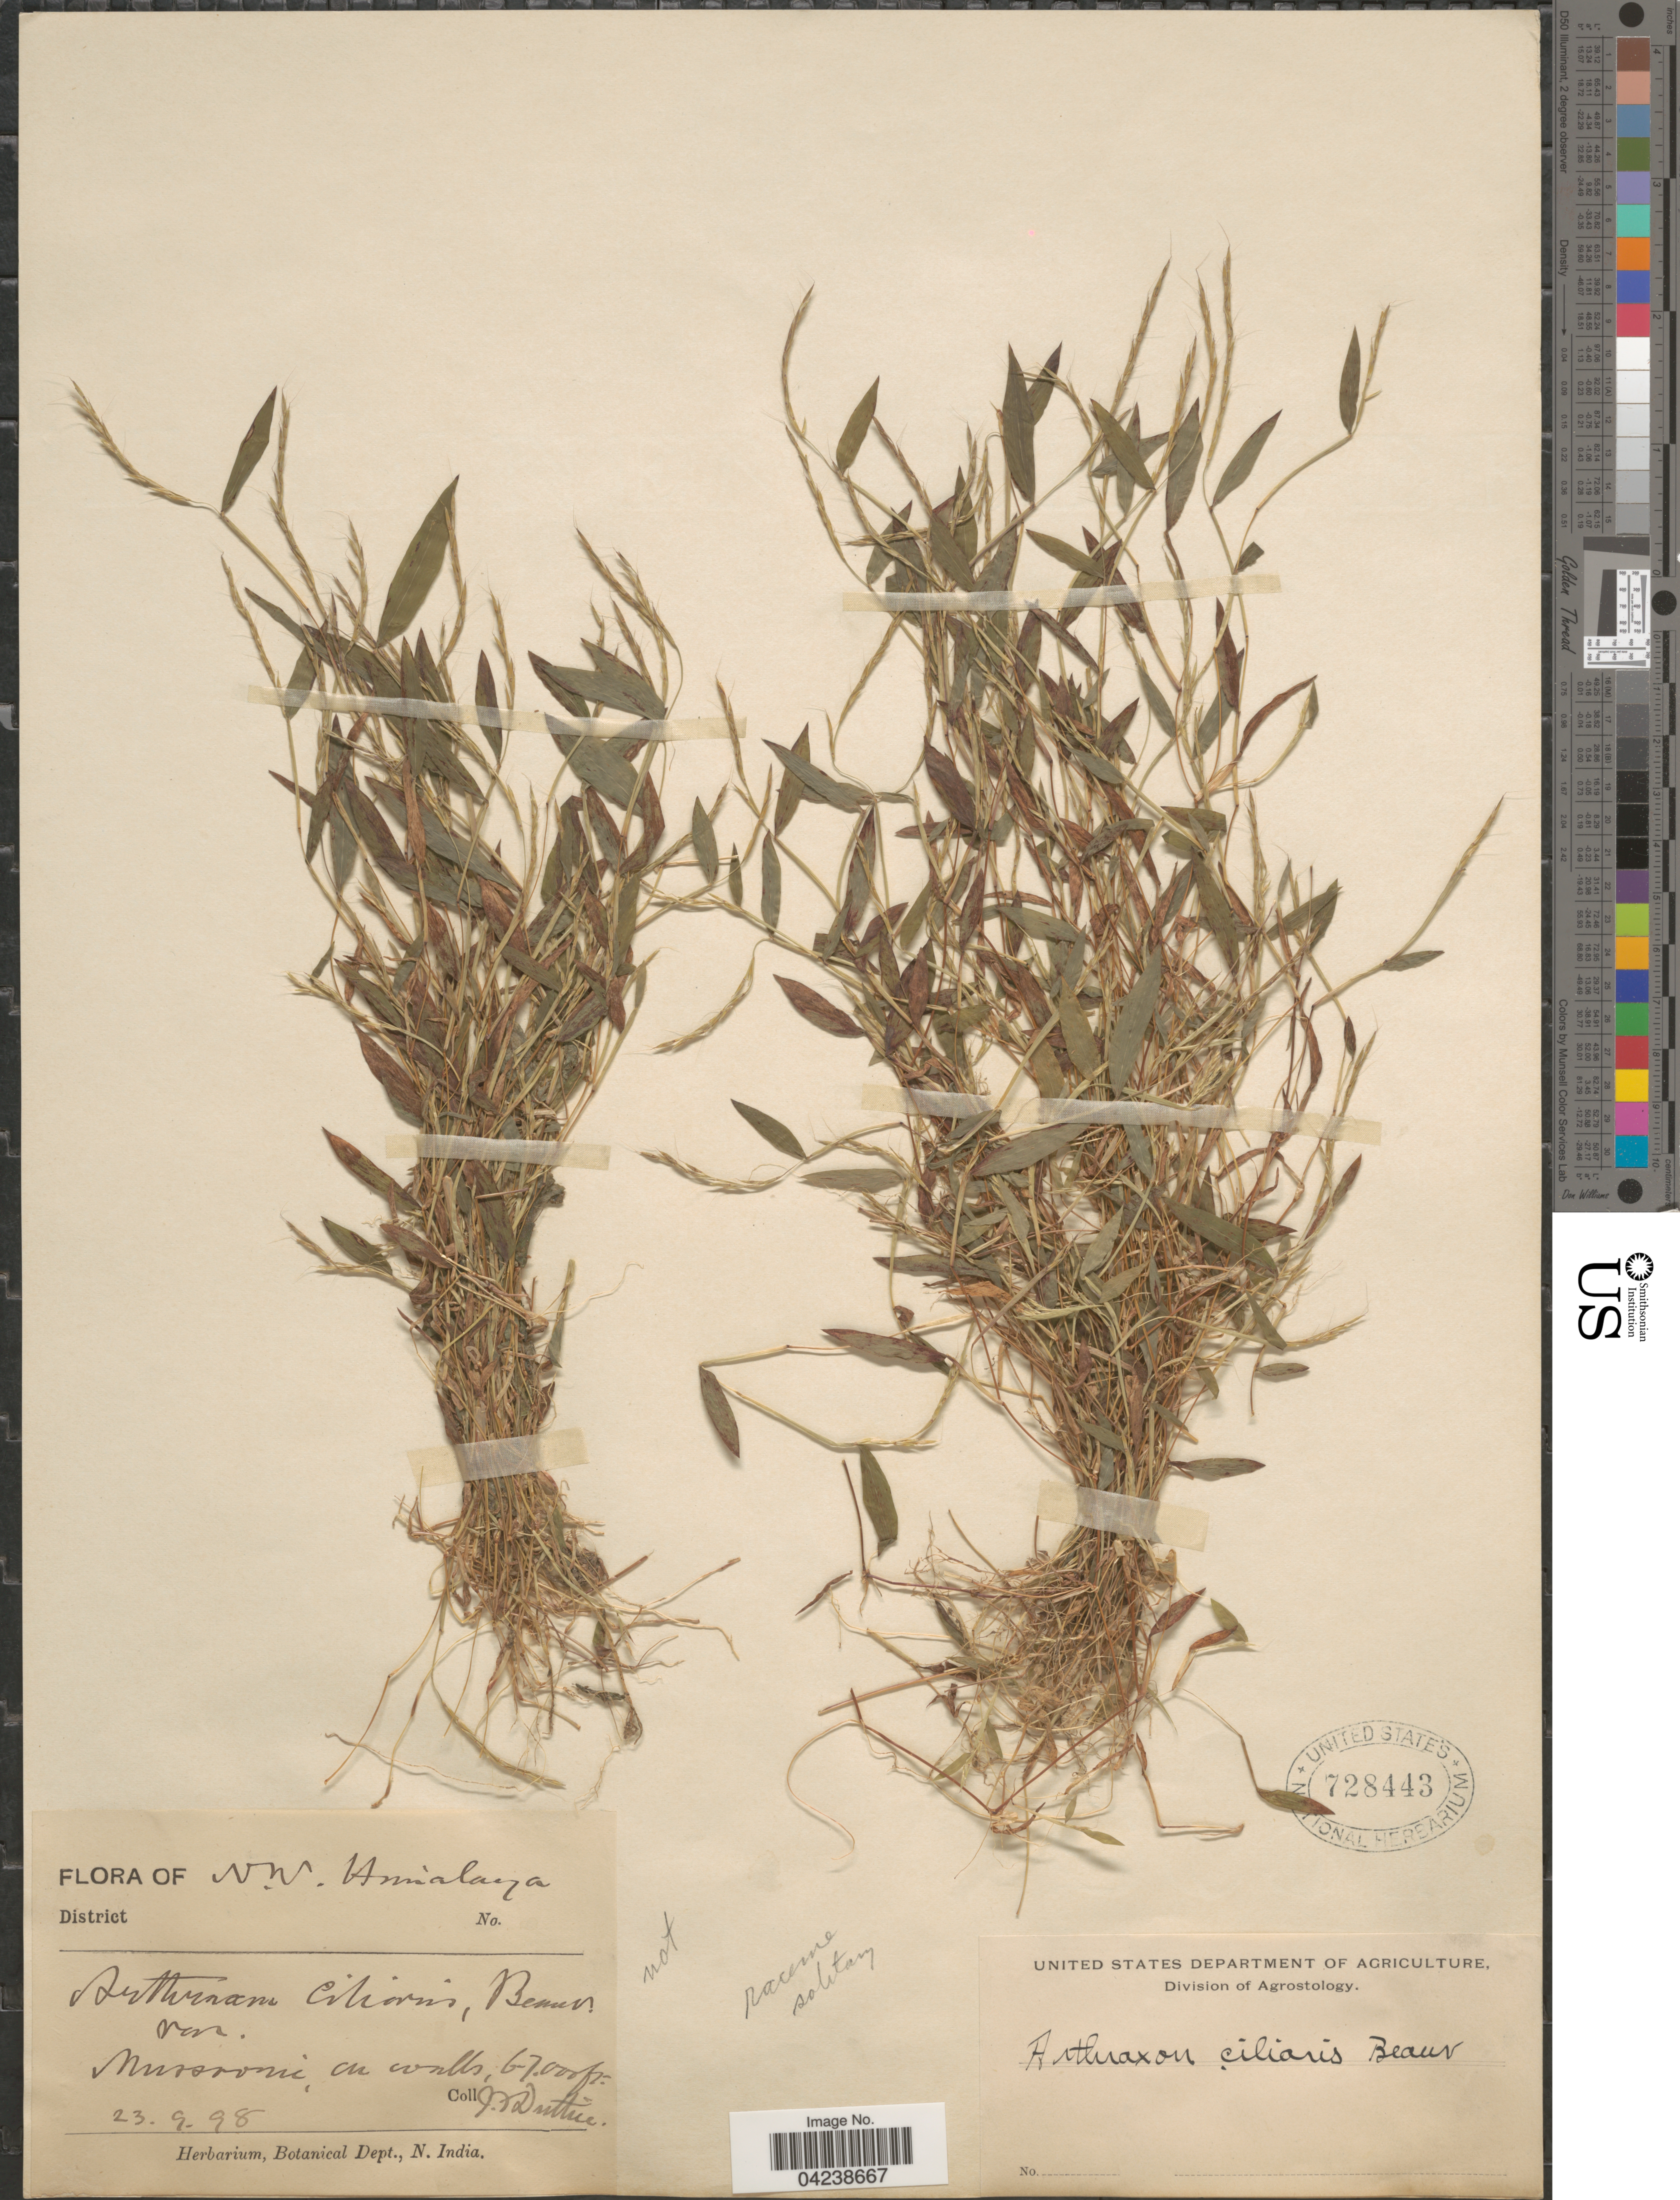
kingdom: Plantae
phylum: Tracheophyta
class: Liliopsida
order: Poales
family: Poaceae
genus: Arthraxon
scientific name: Arthraxon sp.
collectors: J. F. Duthie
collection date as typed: Transcribed d/m/y: 23/9/98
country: India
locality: N. W. Himalaya. Mussoorie, on walls.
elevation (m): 1829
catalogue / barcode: US 728443